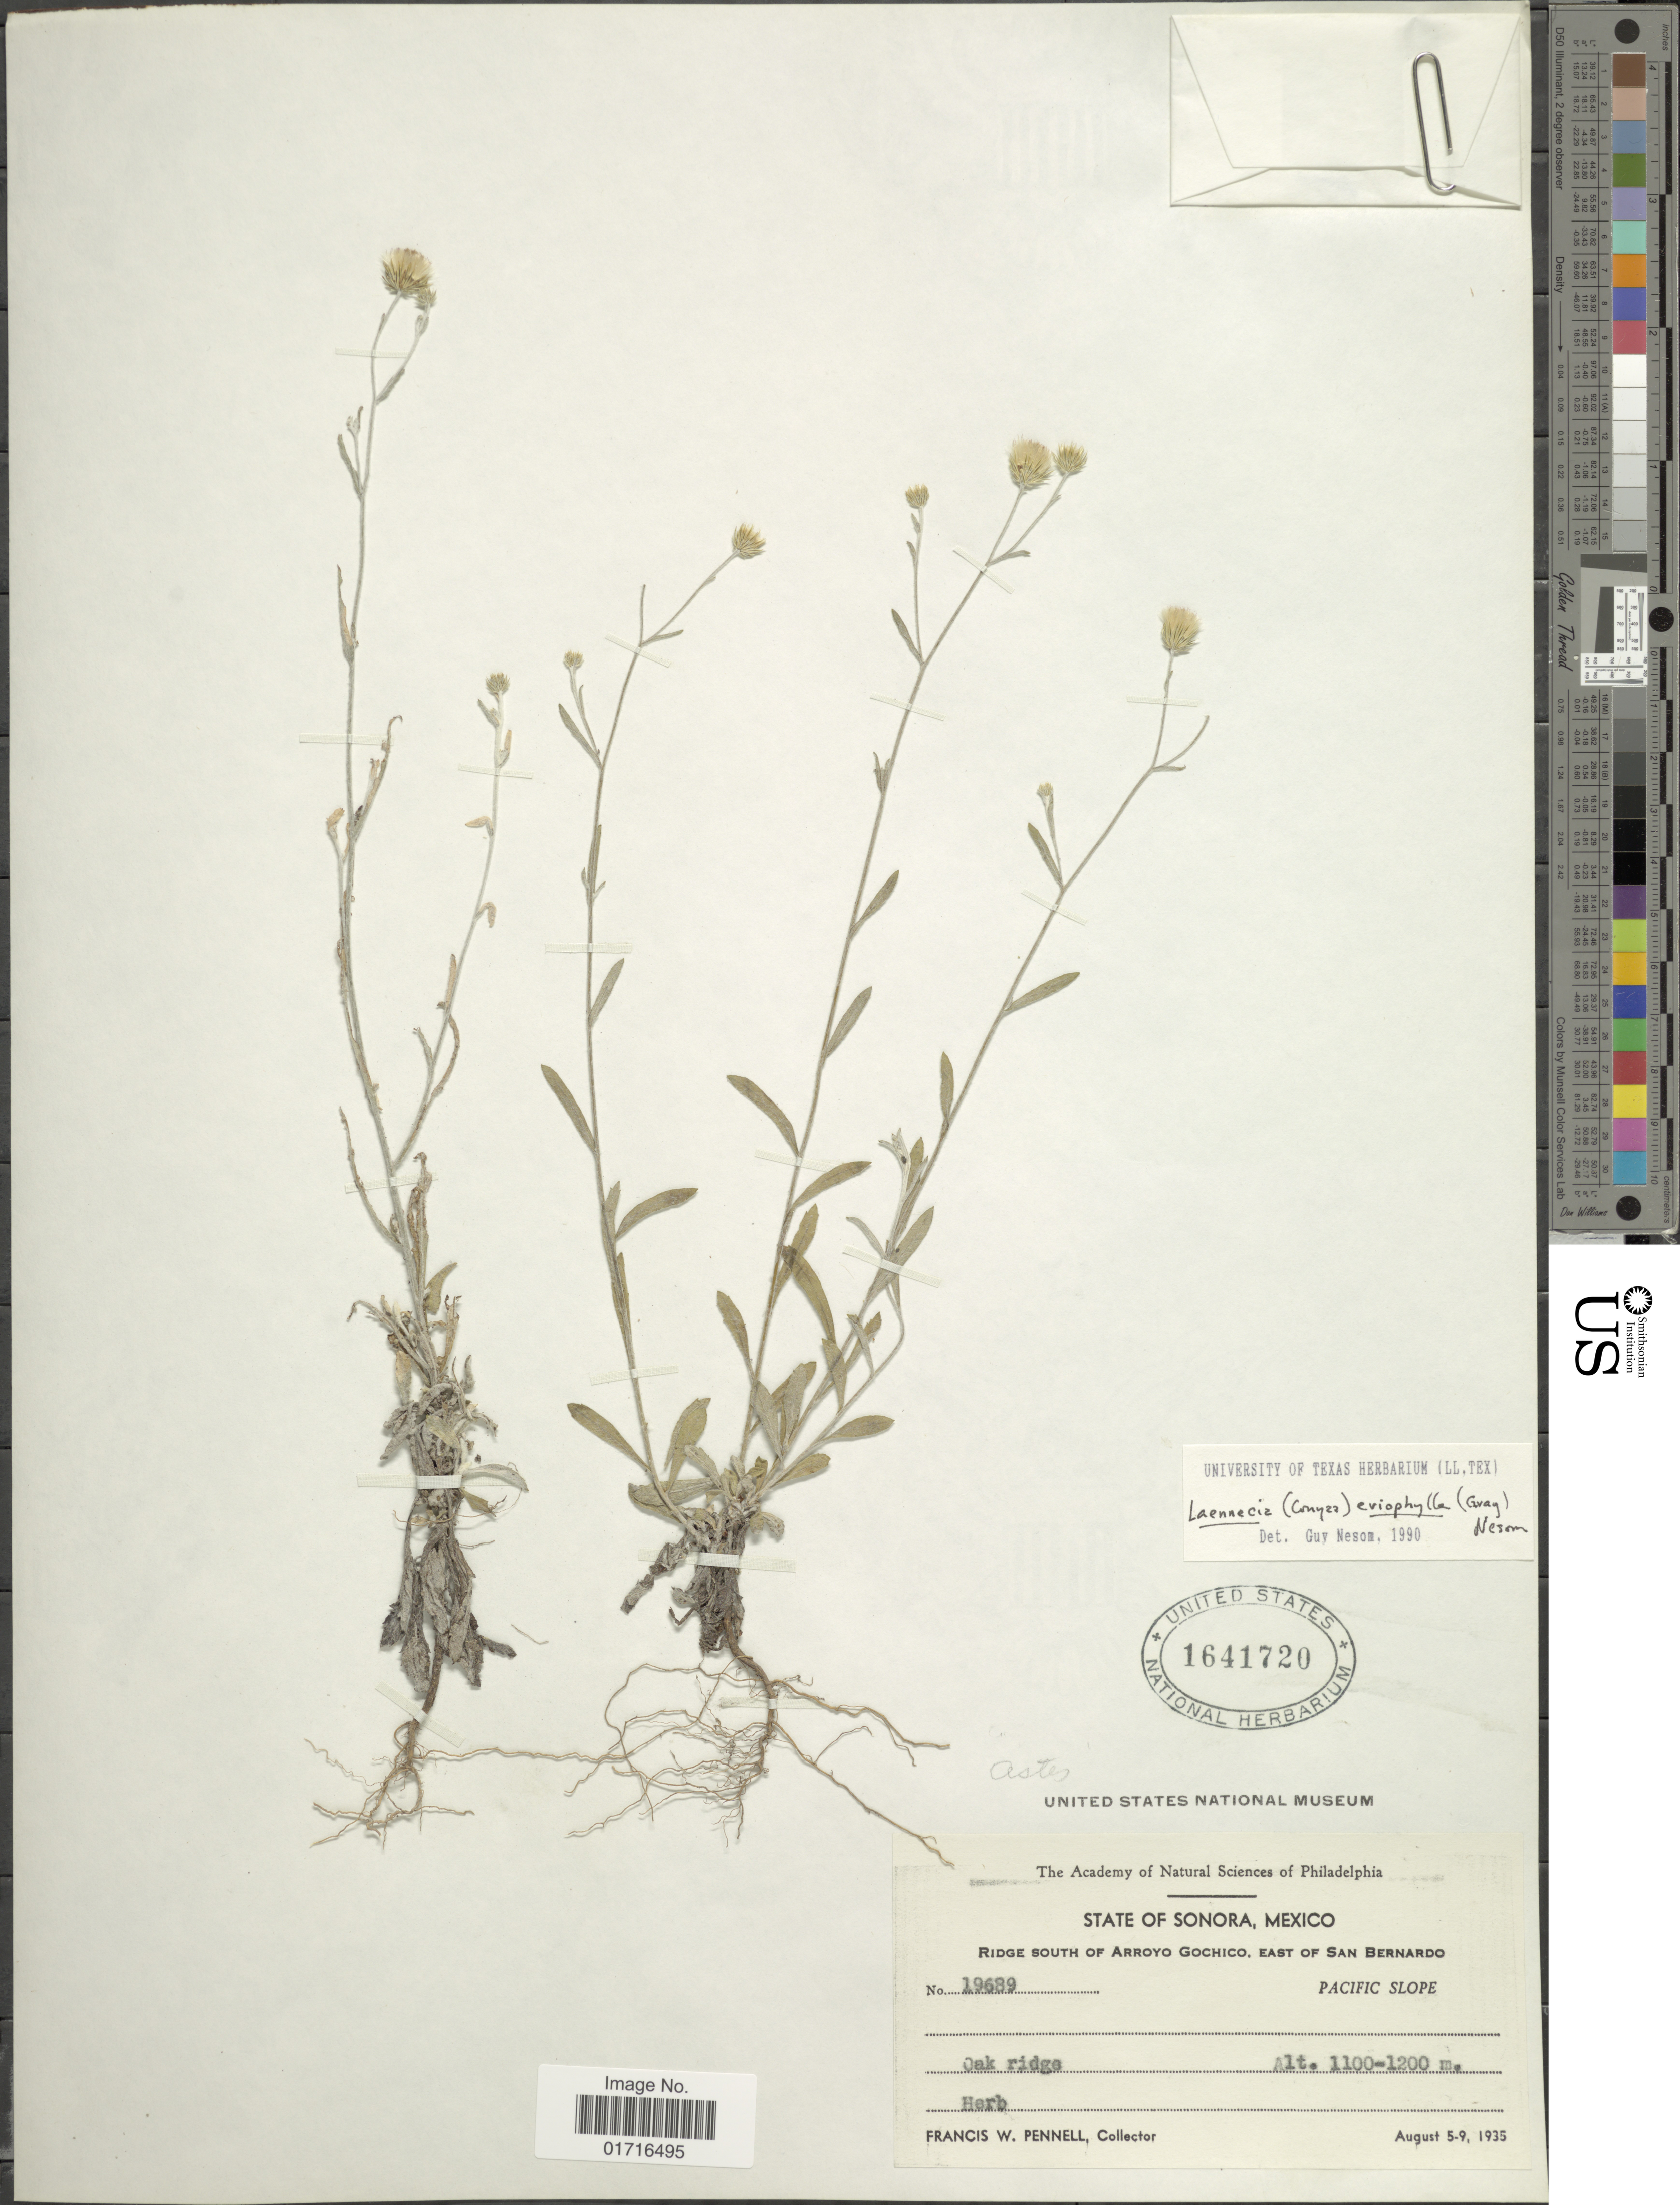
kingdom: Plantae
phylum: Tracheophyta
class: Magnoliopsida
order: Asterales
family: Asteraceae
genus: Conyza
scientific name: Conyza eriophylla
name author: (A. Gray) Cronq.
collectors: F. W. Pennell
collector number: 19689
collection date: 1935-08-05/1935-08-09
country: Mexico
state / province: Sonora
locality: Ridge south of Arroyo Gochico, east of San Bernardo, Pacific Slope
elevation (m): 1100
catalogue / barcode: US 1641720